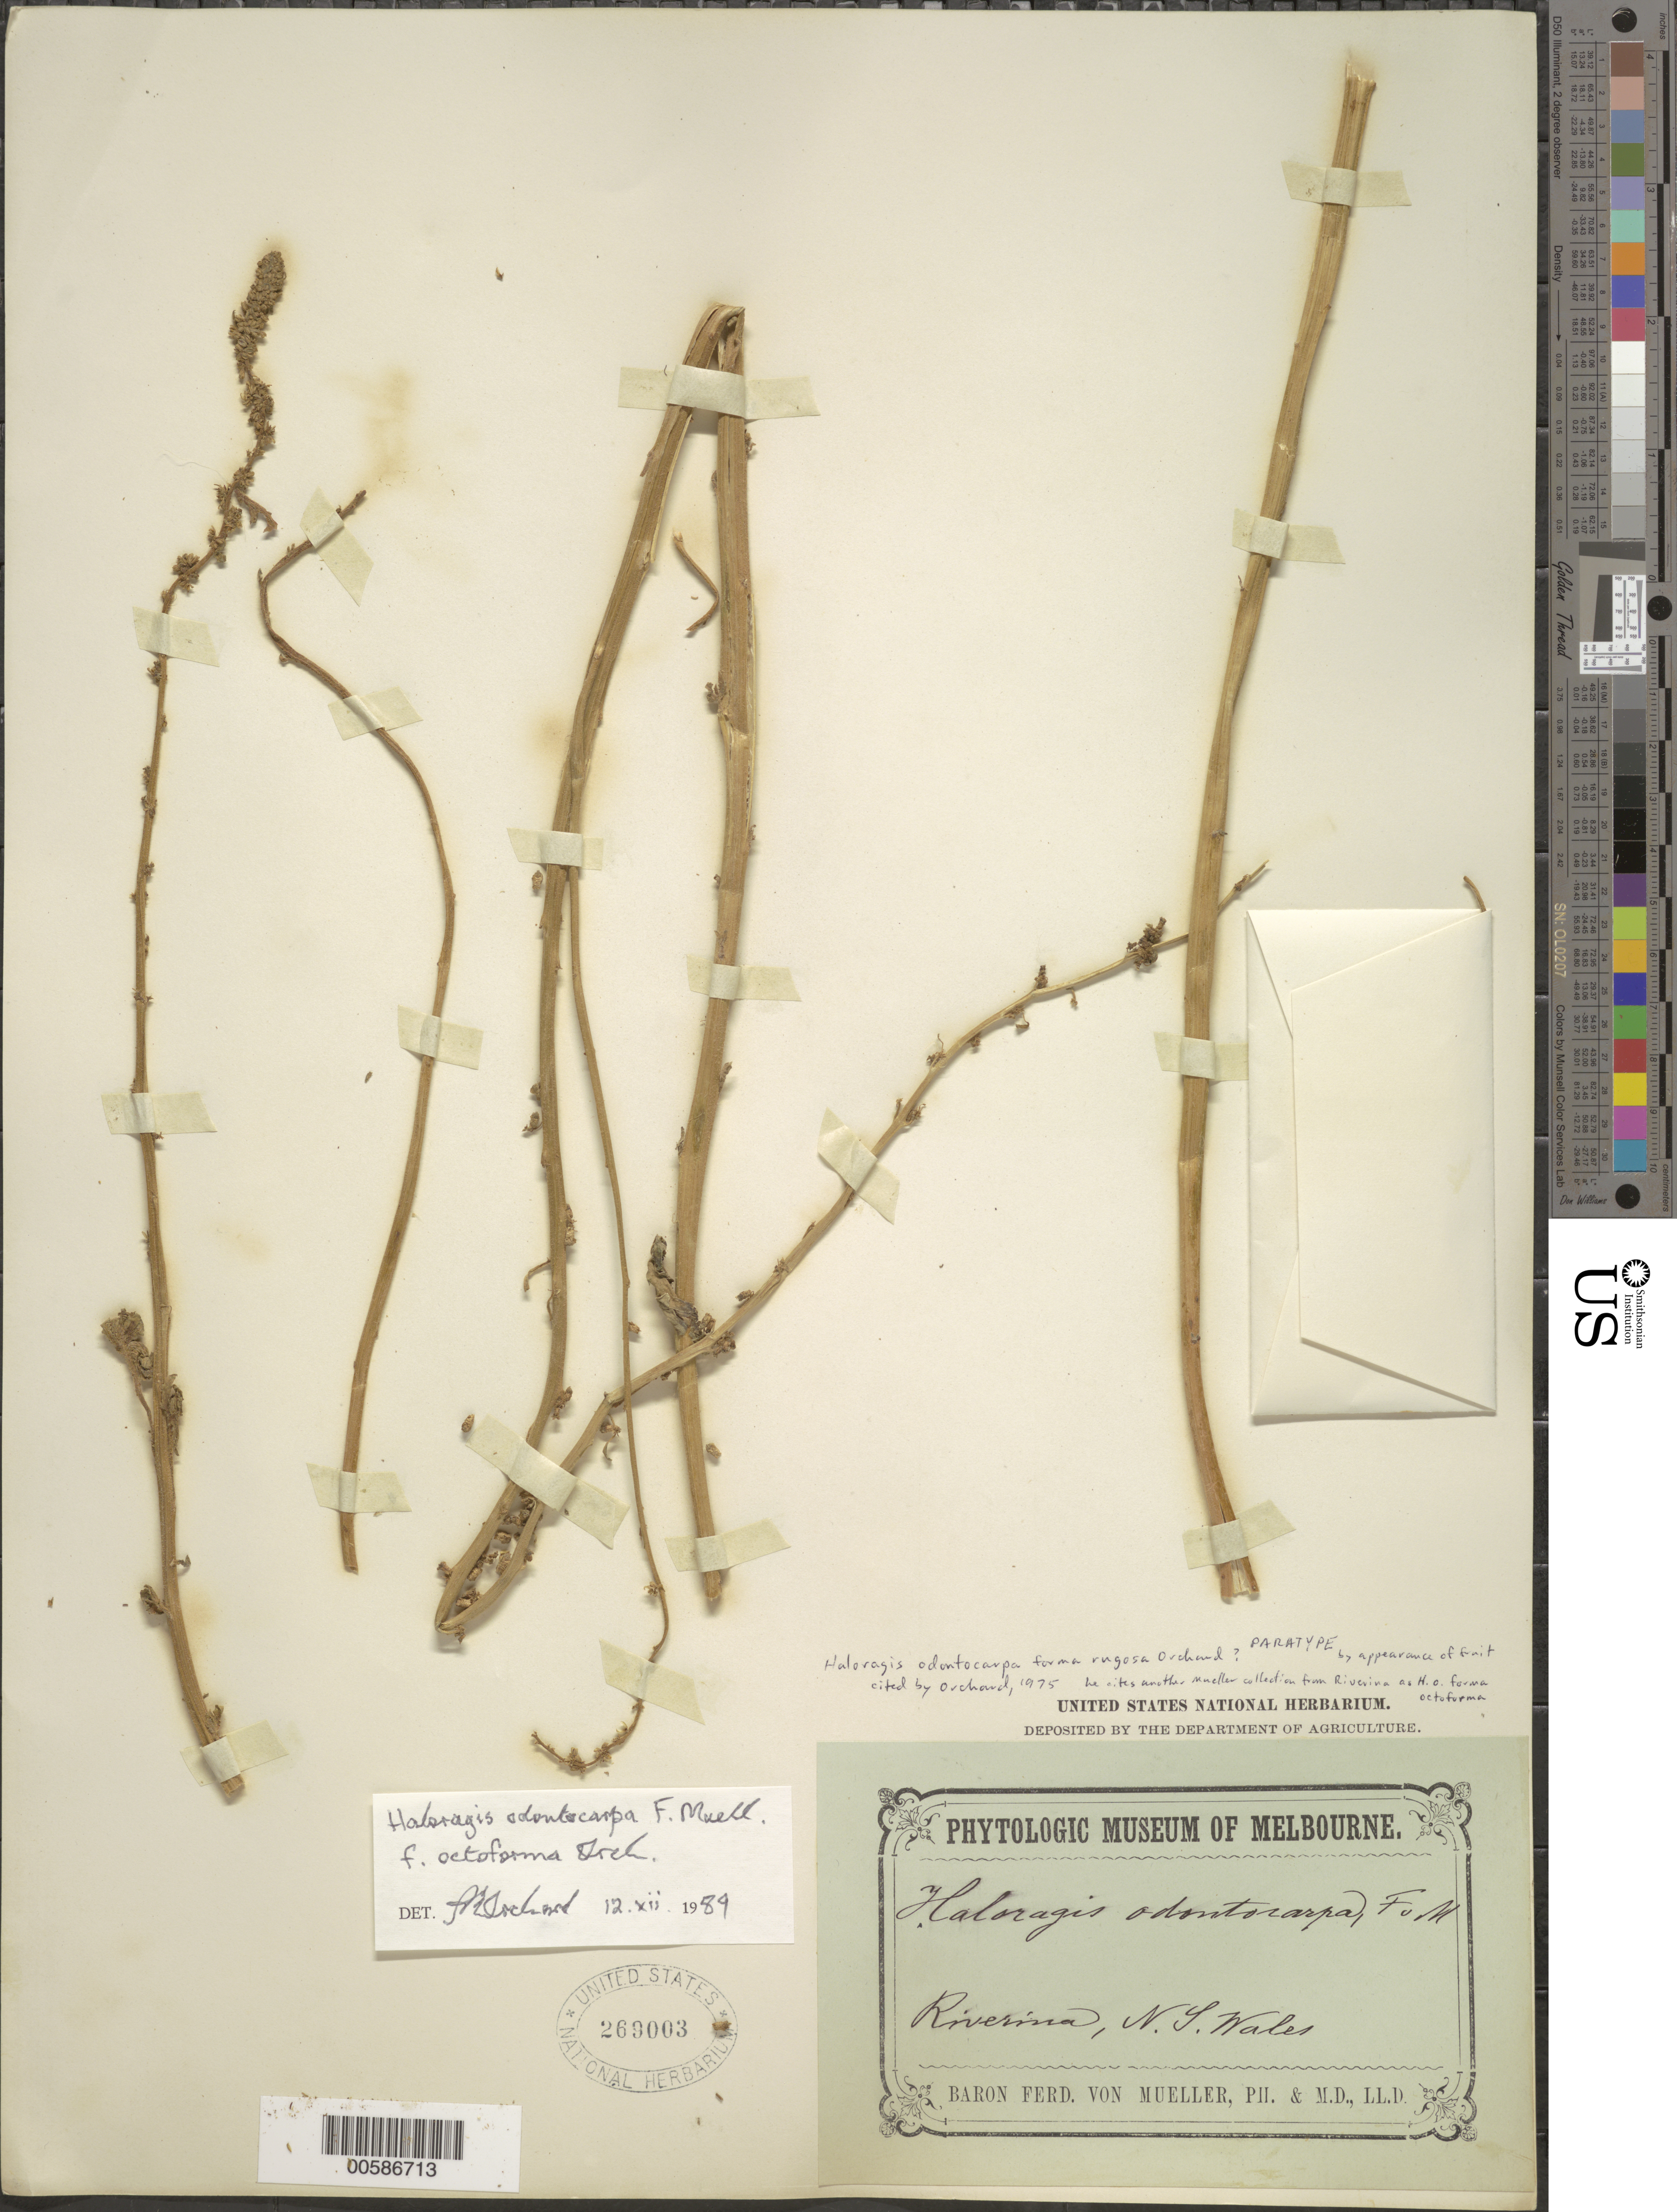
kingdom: Plantae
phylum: Tracheophyta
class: Magnoliopsida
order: Saxifragales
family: Haloragaceae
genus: Haloragis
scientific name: Haloragis odontocarpa f. octoforma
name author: F. Muell.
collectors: F. Mueller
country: Australia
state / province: New South Wales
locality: Riverina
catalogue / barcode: US 269003